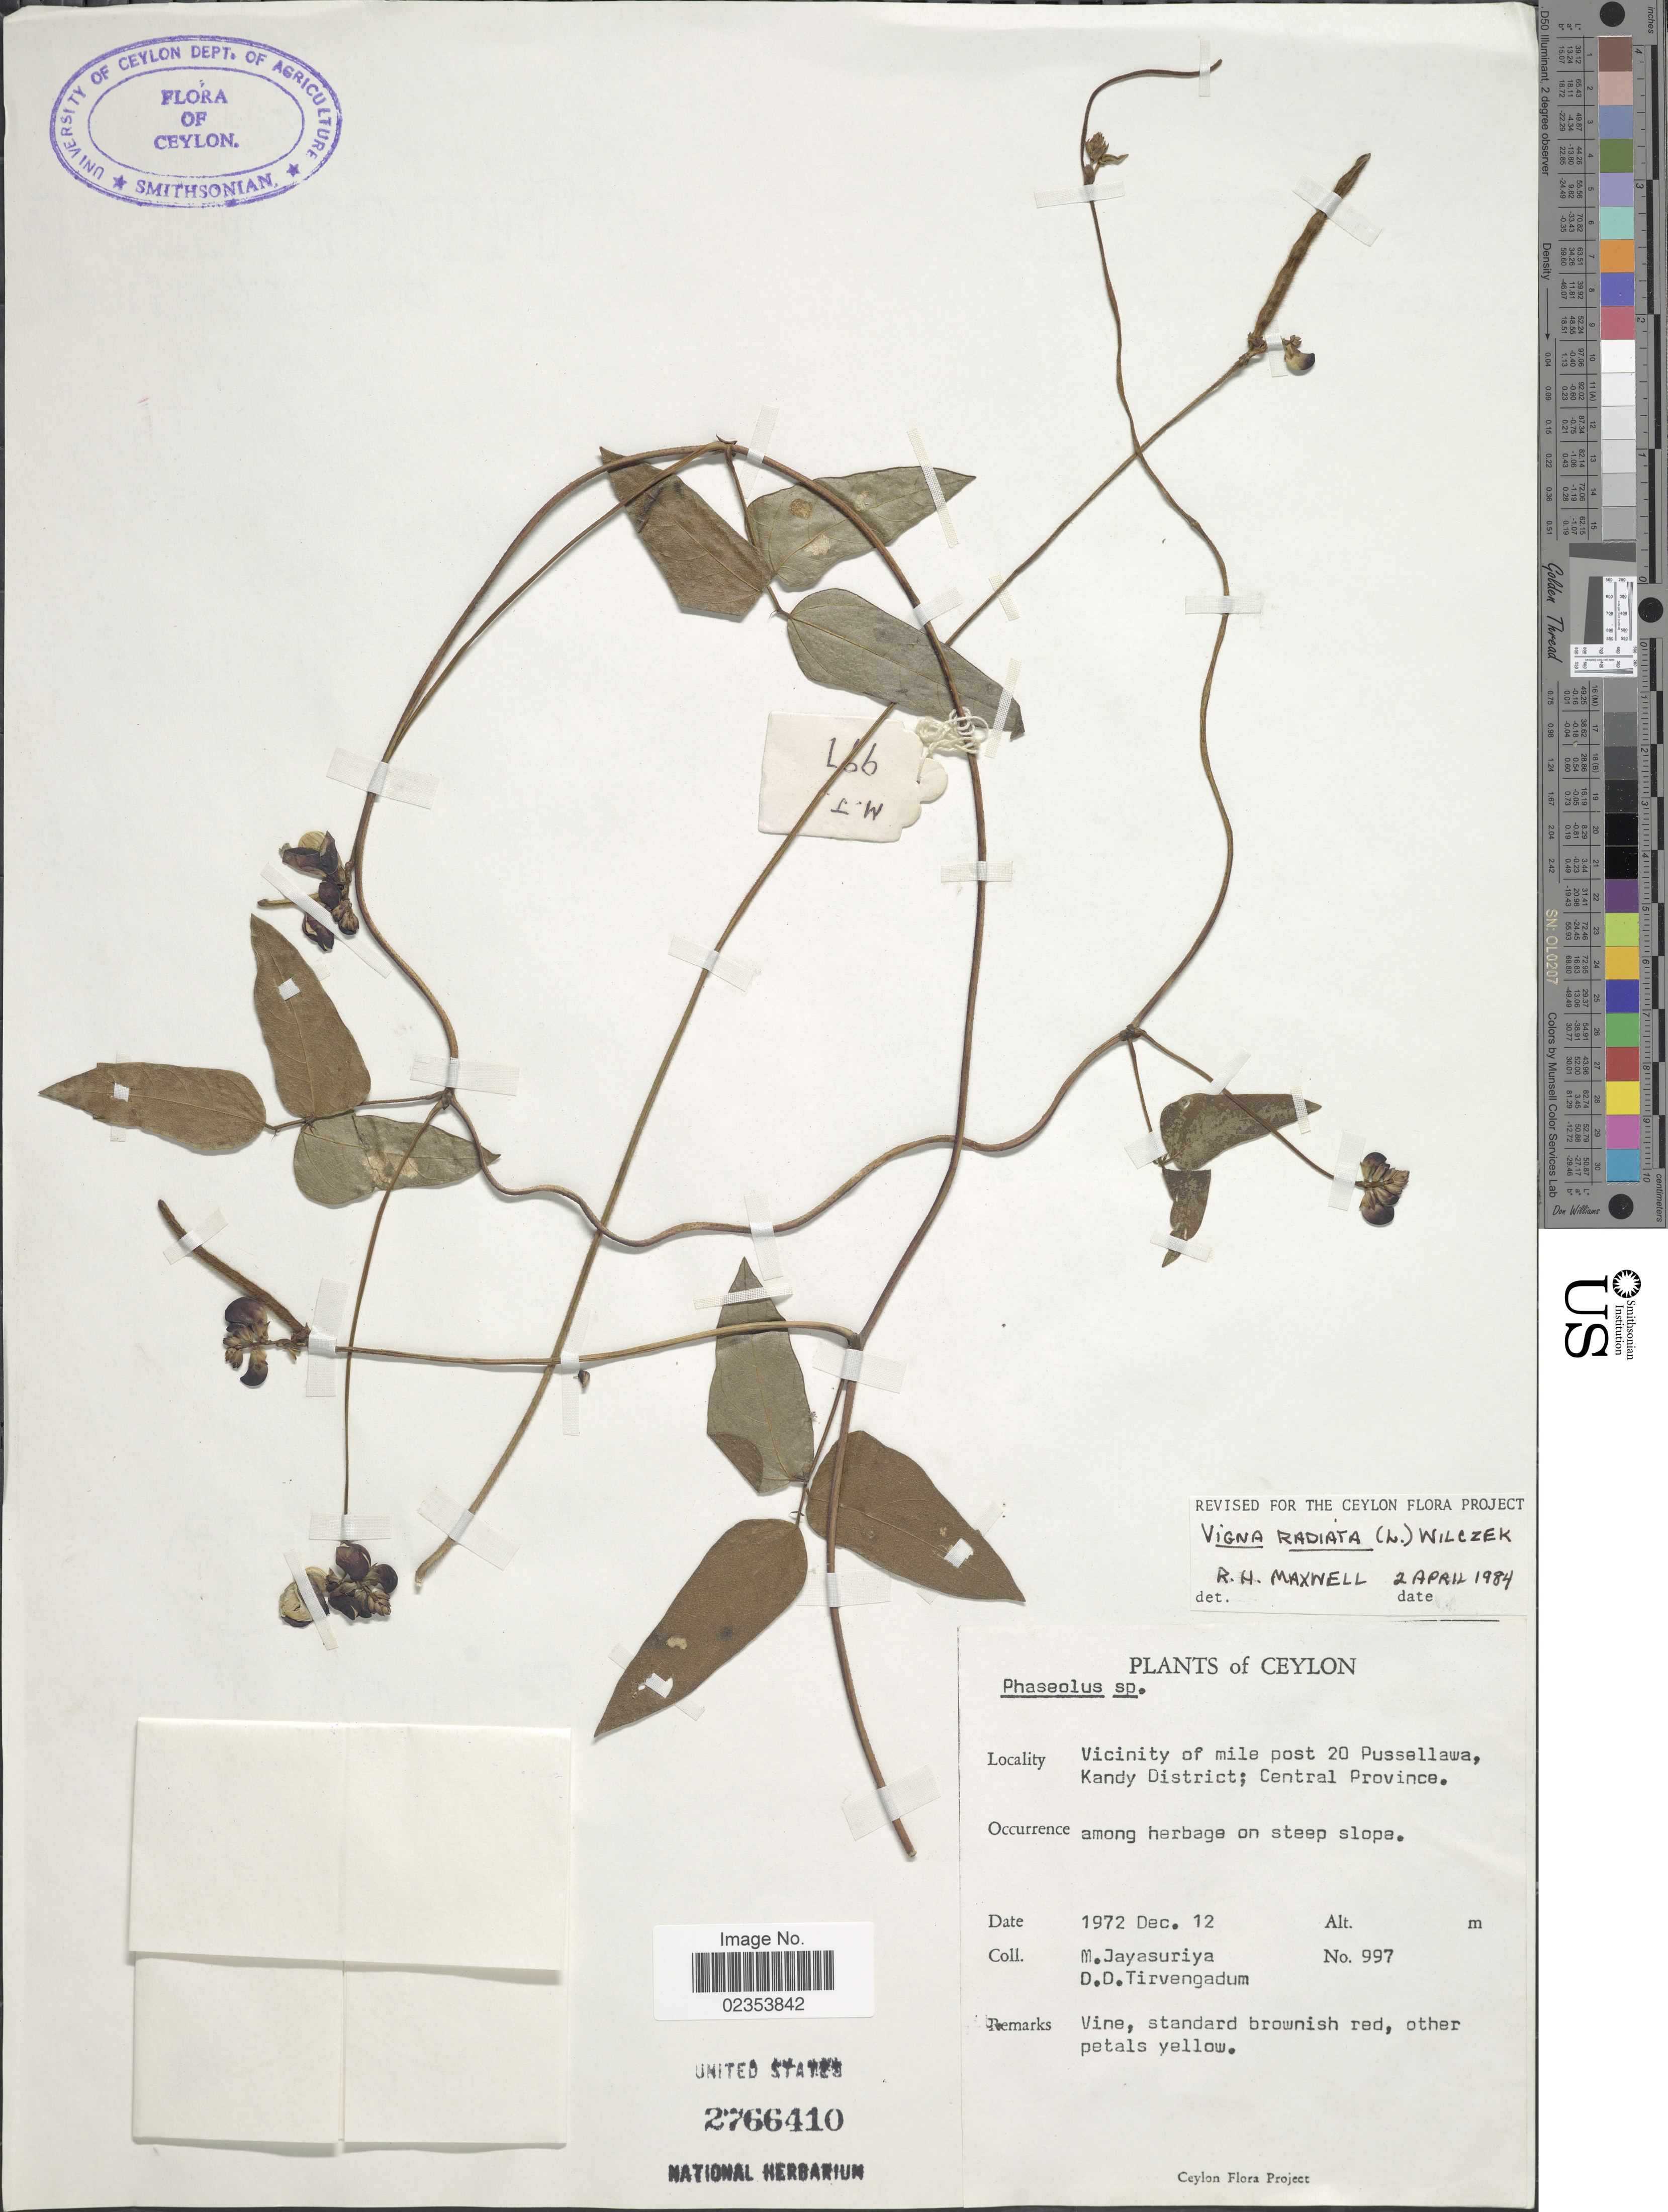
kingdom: Plantae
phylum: Tracheophyta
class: Magnoliopsida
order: Fabales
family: Fabaceae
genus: Vigna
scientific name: Vigna radiata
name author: (L.) R. Wilczek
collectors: M. Jayasuriya & D. Tirvengadum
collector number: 997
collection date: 1972-12-12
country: Sri Lanka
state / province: Central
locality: Ceylon, Vicinity of mile post 20 Pussellawa Kandy District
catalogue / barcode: US 2766410